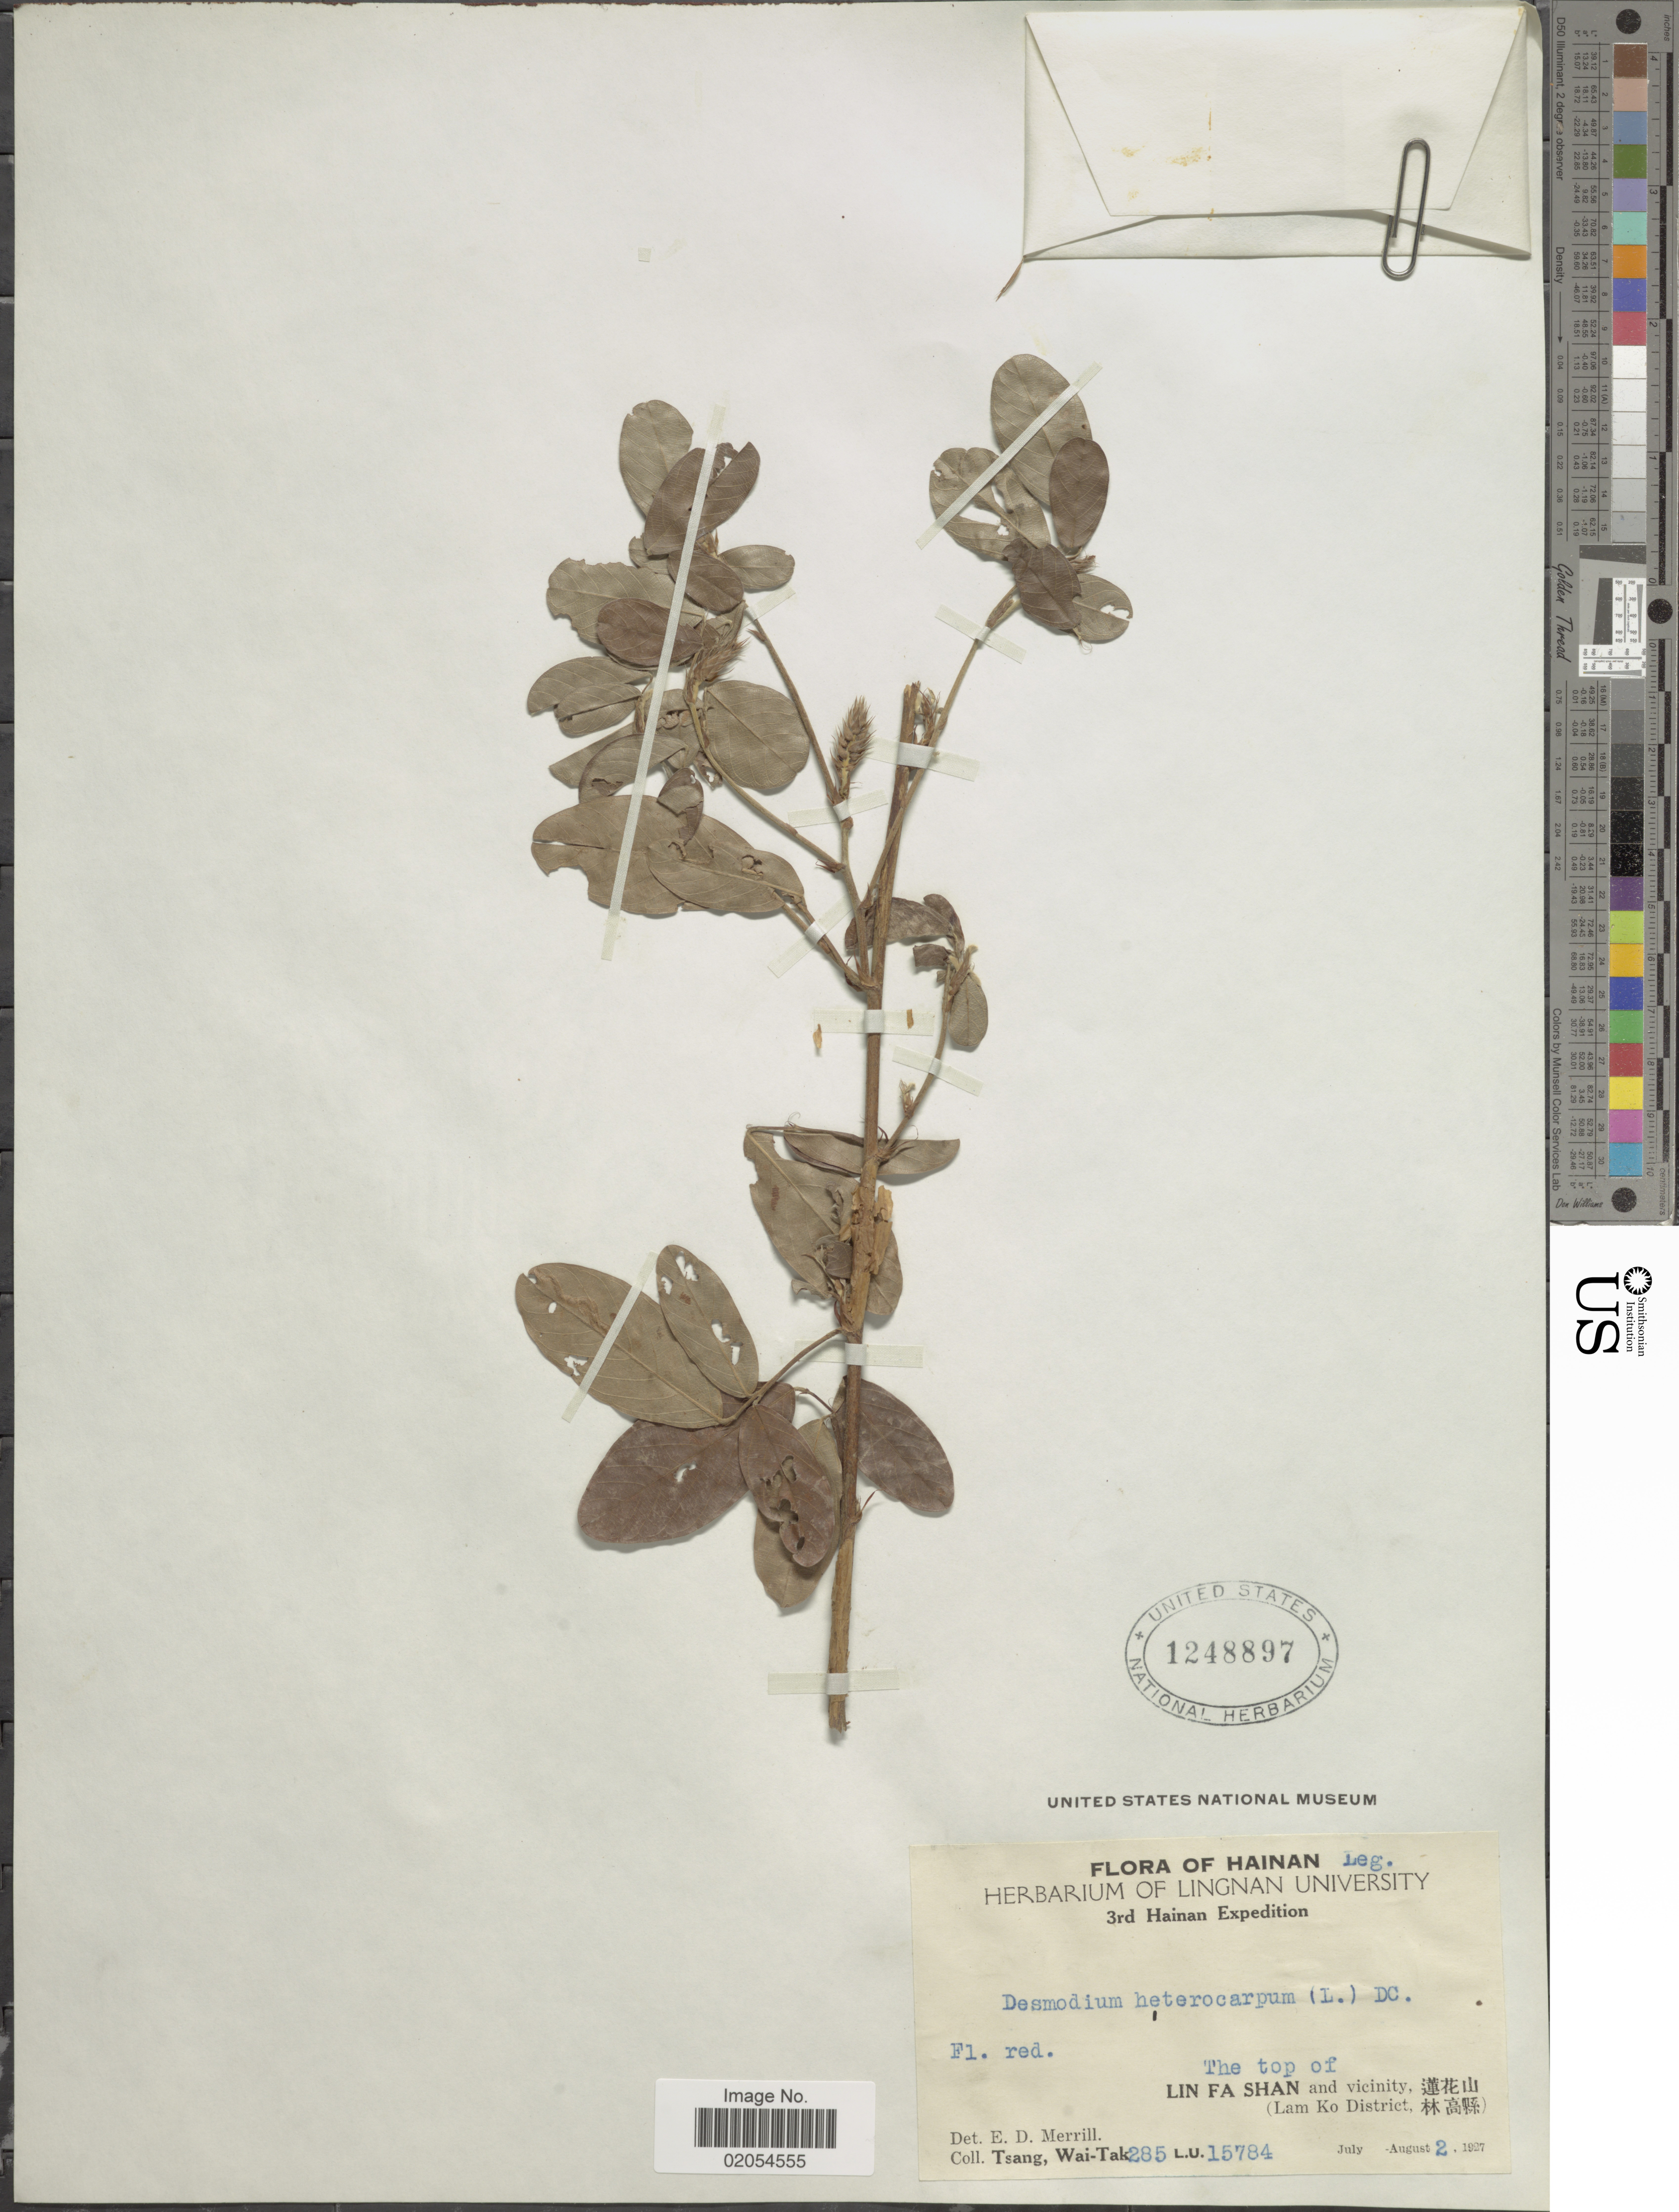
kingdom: Plantae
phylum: Tracheophyta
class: Magnoliopsida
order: Fabales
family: Fabaceae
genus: Grona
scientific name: Grona heterocarpos var. strigosa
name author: (Meeuwen) H. Ohashi & K. Ohashi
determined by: Strong, Mark T., (BOT), Smithsonian Institution - National Museum of Natural History (UNITED STATES)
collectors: W. T. Tsang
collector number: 285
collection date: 1927-08-02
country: China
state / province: Hainan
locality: The top of Lin Fa Shan and vicinity (Lam Ko District)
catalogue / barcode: US 1248897